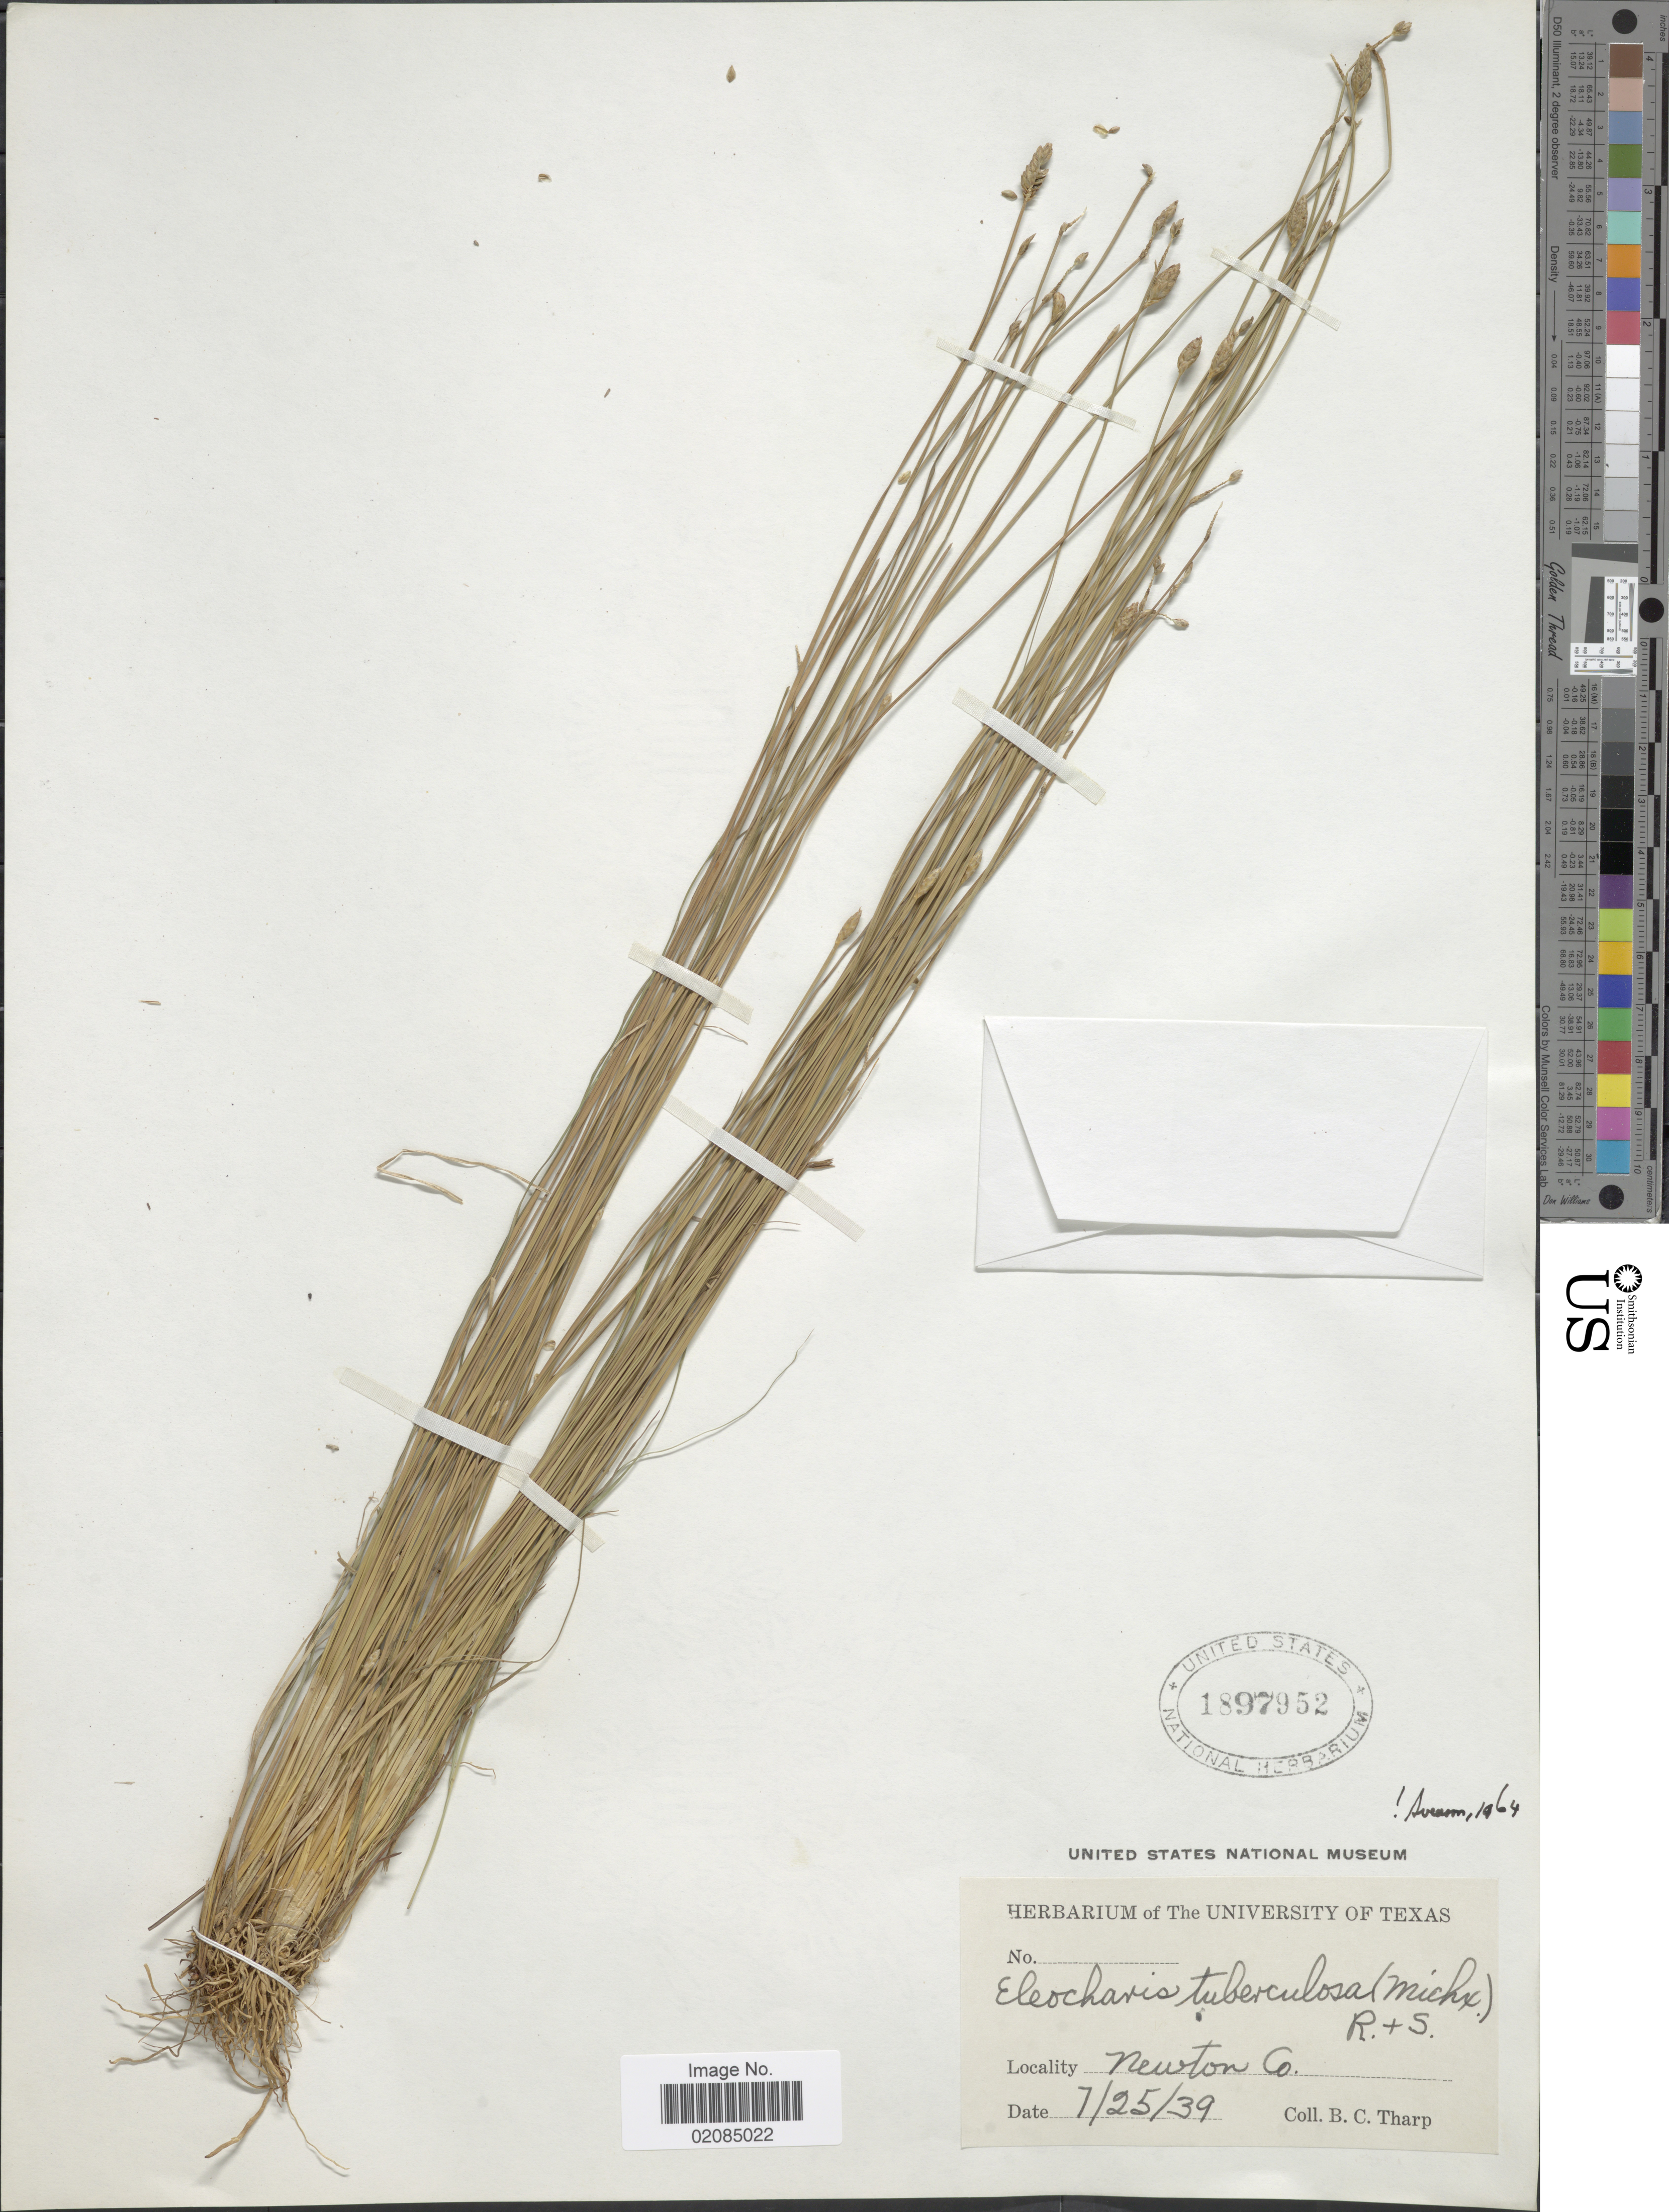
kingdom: Plantae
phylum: Tracheophyta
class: Liliopsida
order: Poales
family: Cyperaceae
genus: Eleocharis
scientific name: Eleocharis tuberculosa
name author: (Michx.) Roem. & Schult.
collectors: B. C. Tharp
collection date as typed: Transcribed d/m/y: 25/7/39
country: United States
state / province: Texas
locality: Newton Co.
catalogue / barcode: US 1897952